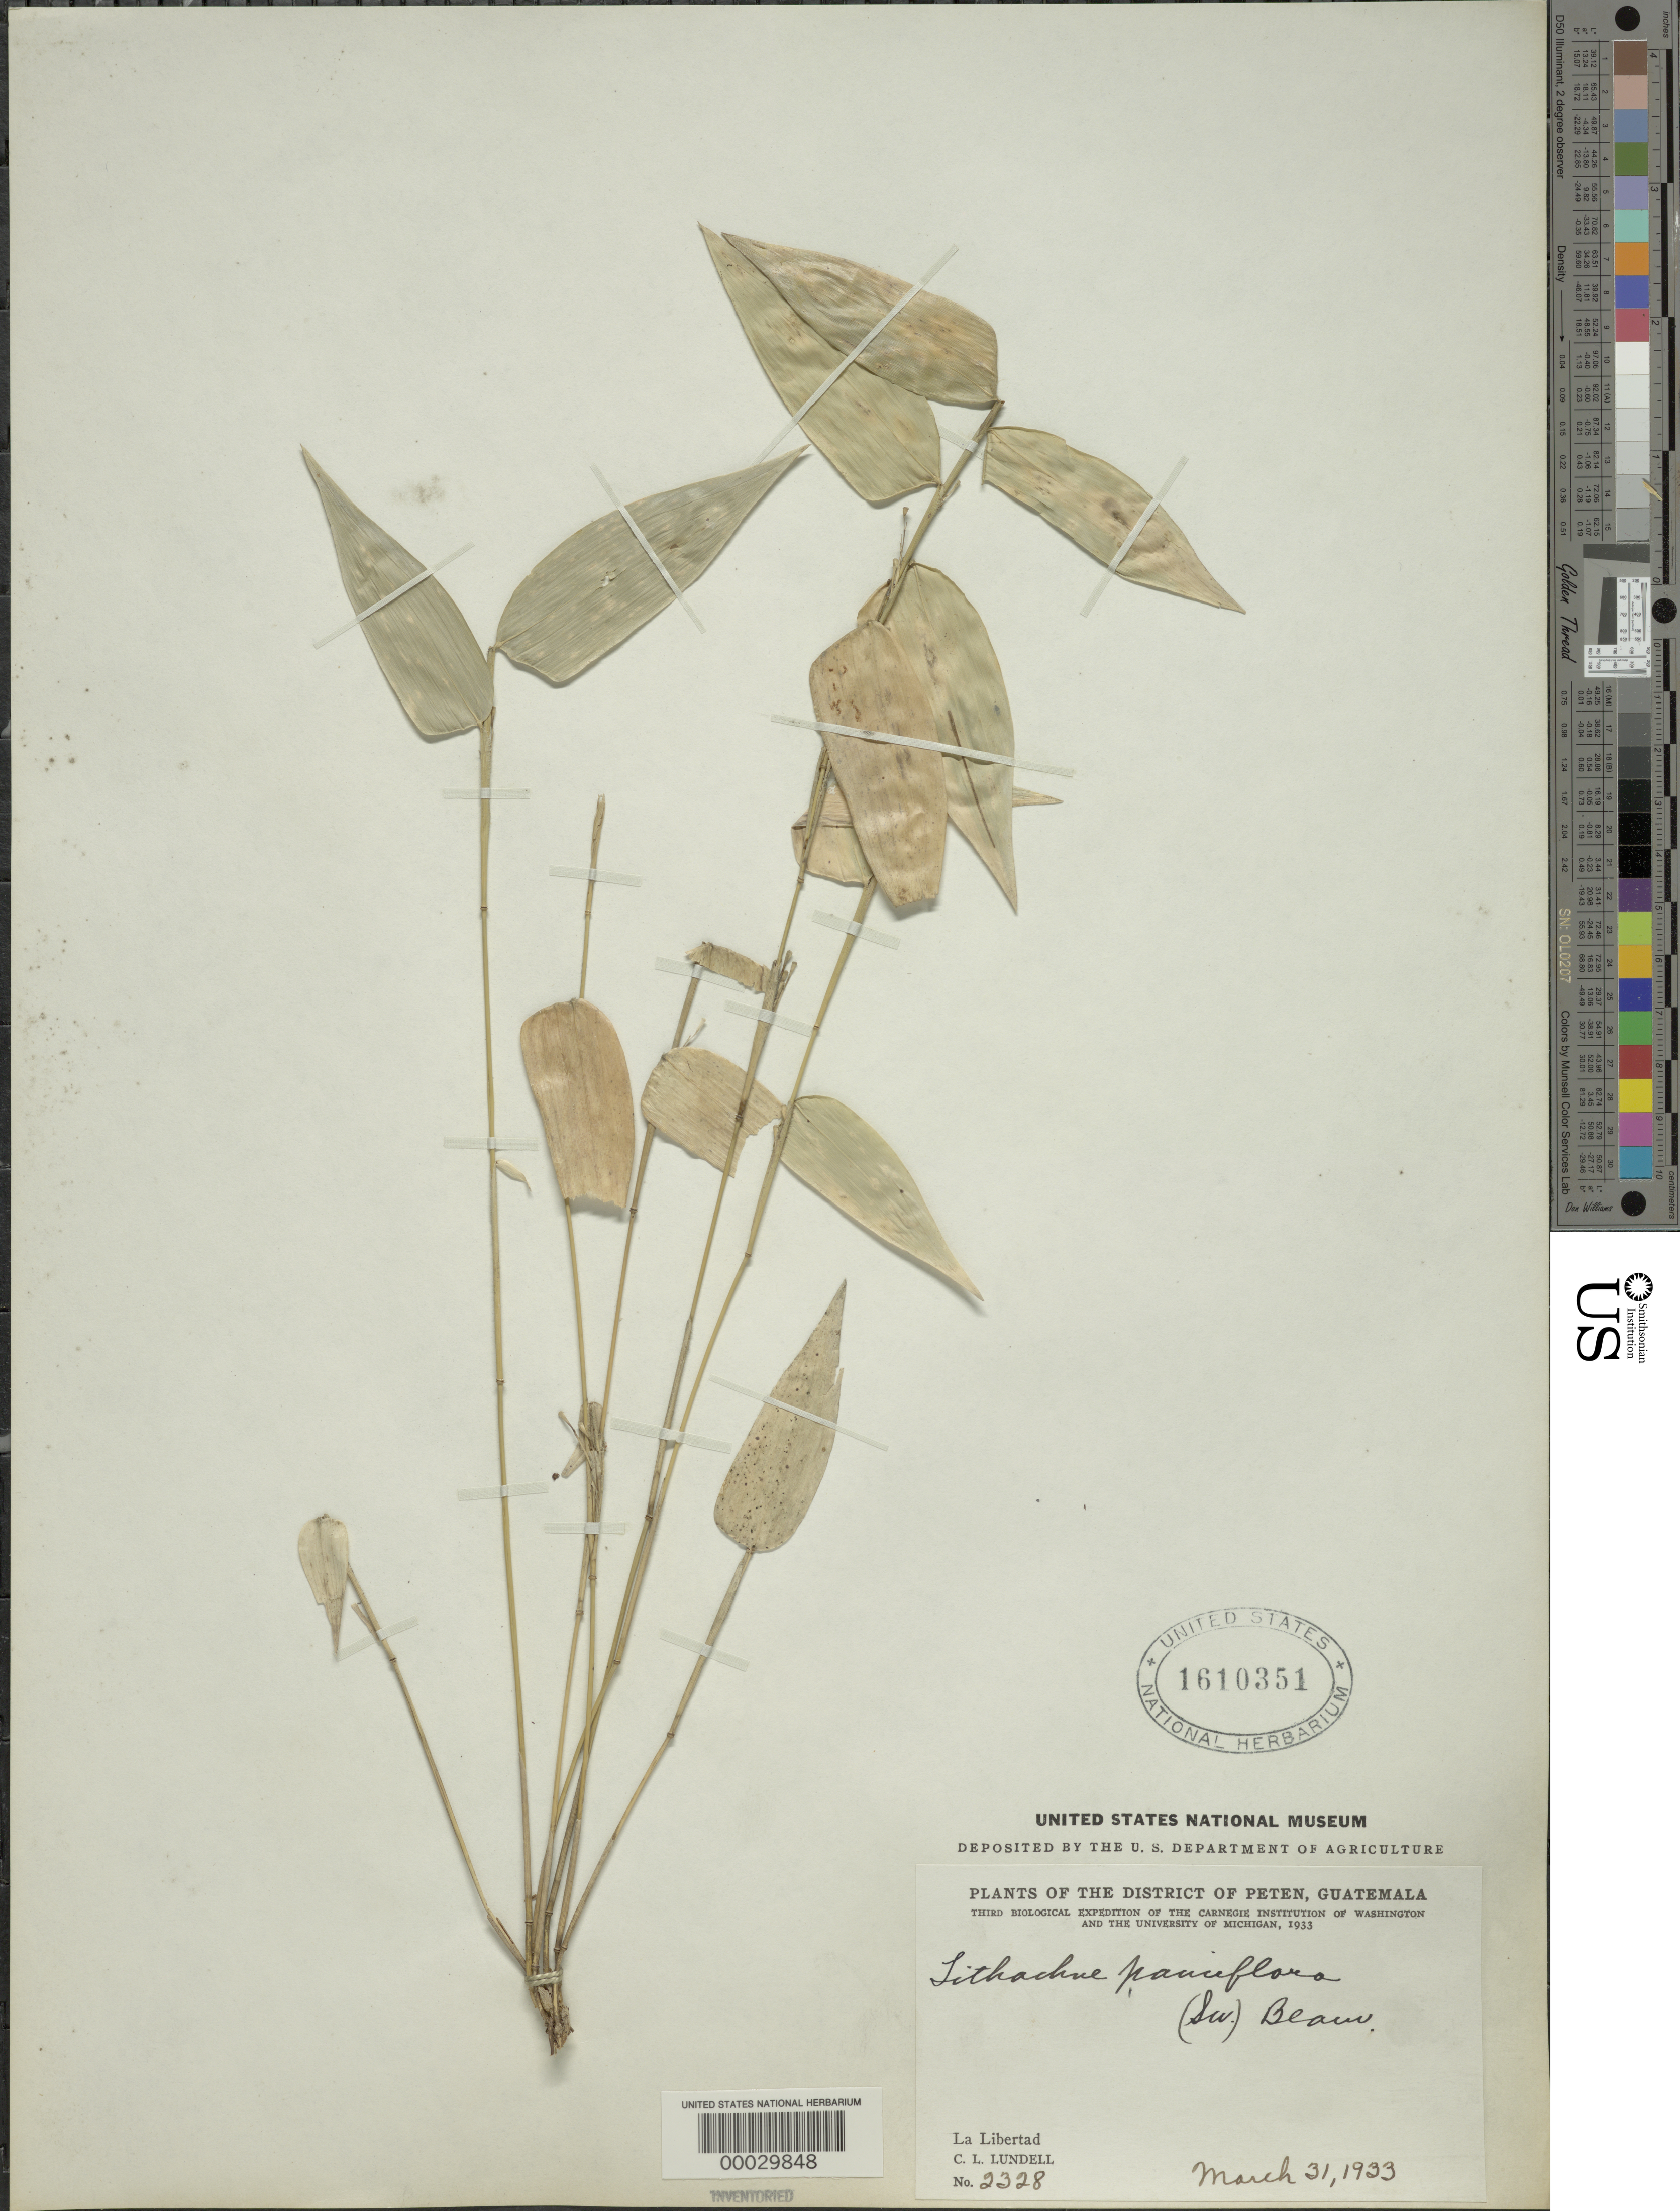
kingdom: Plantae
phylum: Tracheophyta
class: Liliopsida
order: Poales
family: Poaceae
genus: Lithachne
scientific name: Lithachne pauciflora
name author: (Sw.) P. Beauv.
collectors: C. L. Lundell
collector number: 2328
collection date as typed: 31 Mar 1933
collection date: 1933-03-31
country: Guatemala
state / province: El Petén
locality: La Libertad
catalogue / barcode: US 1610351